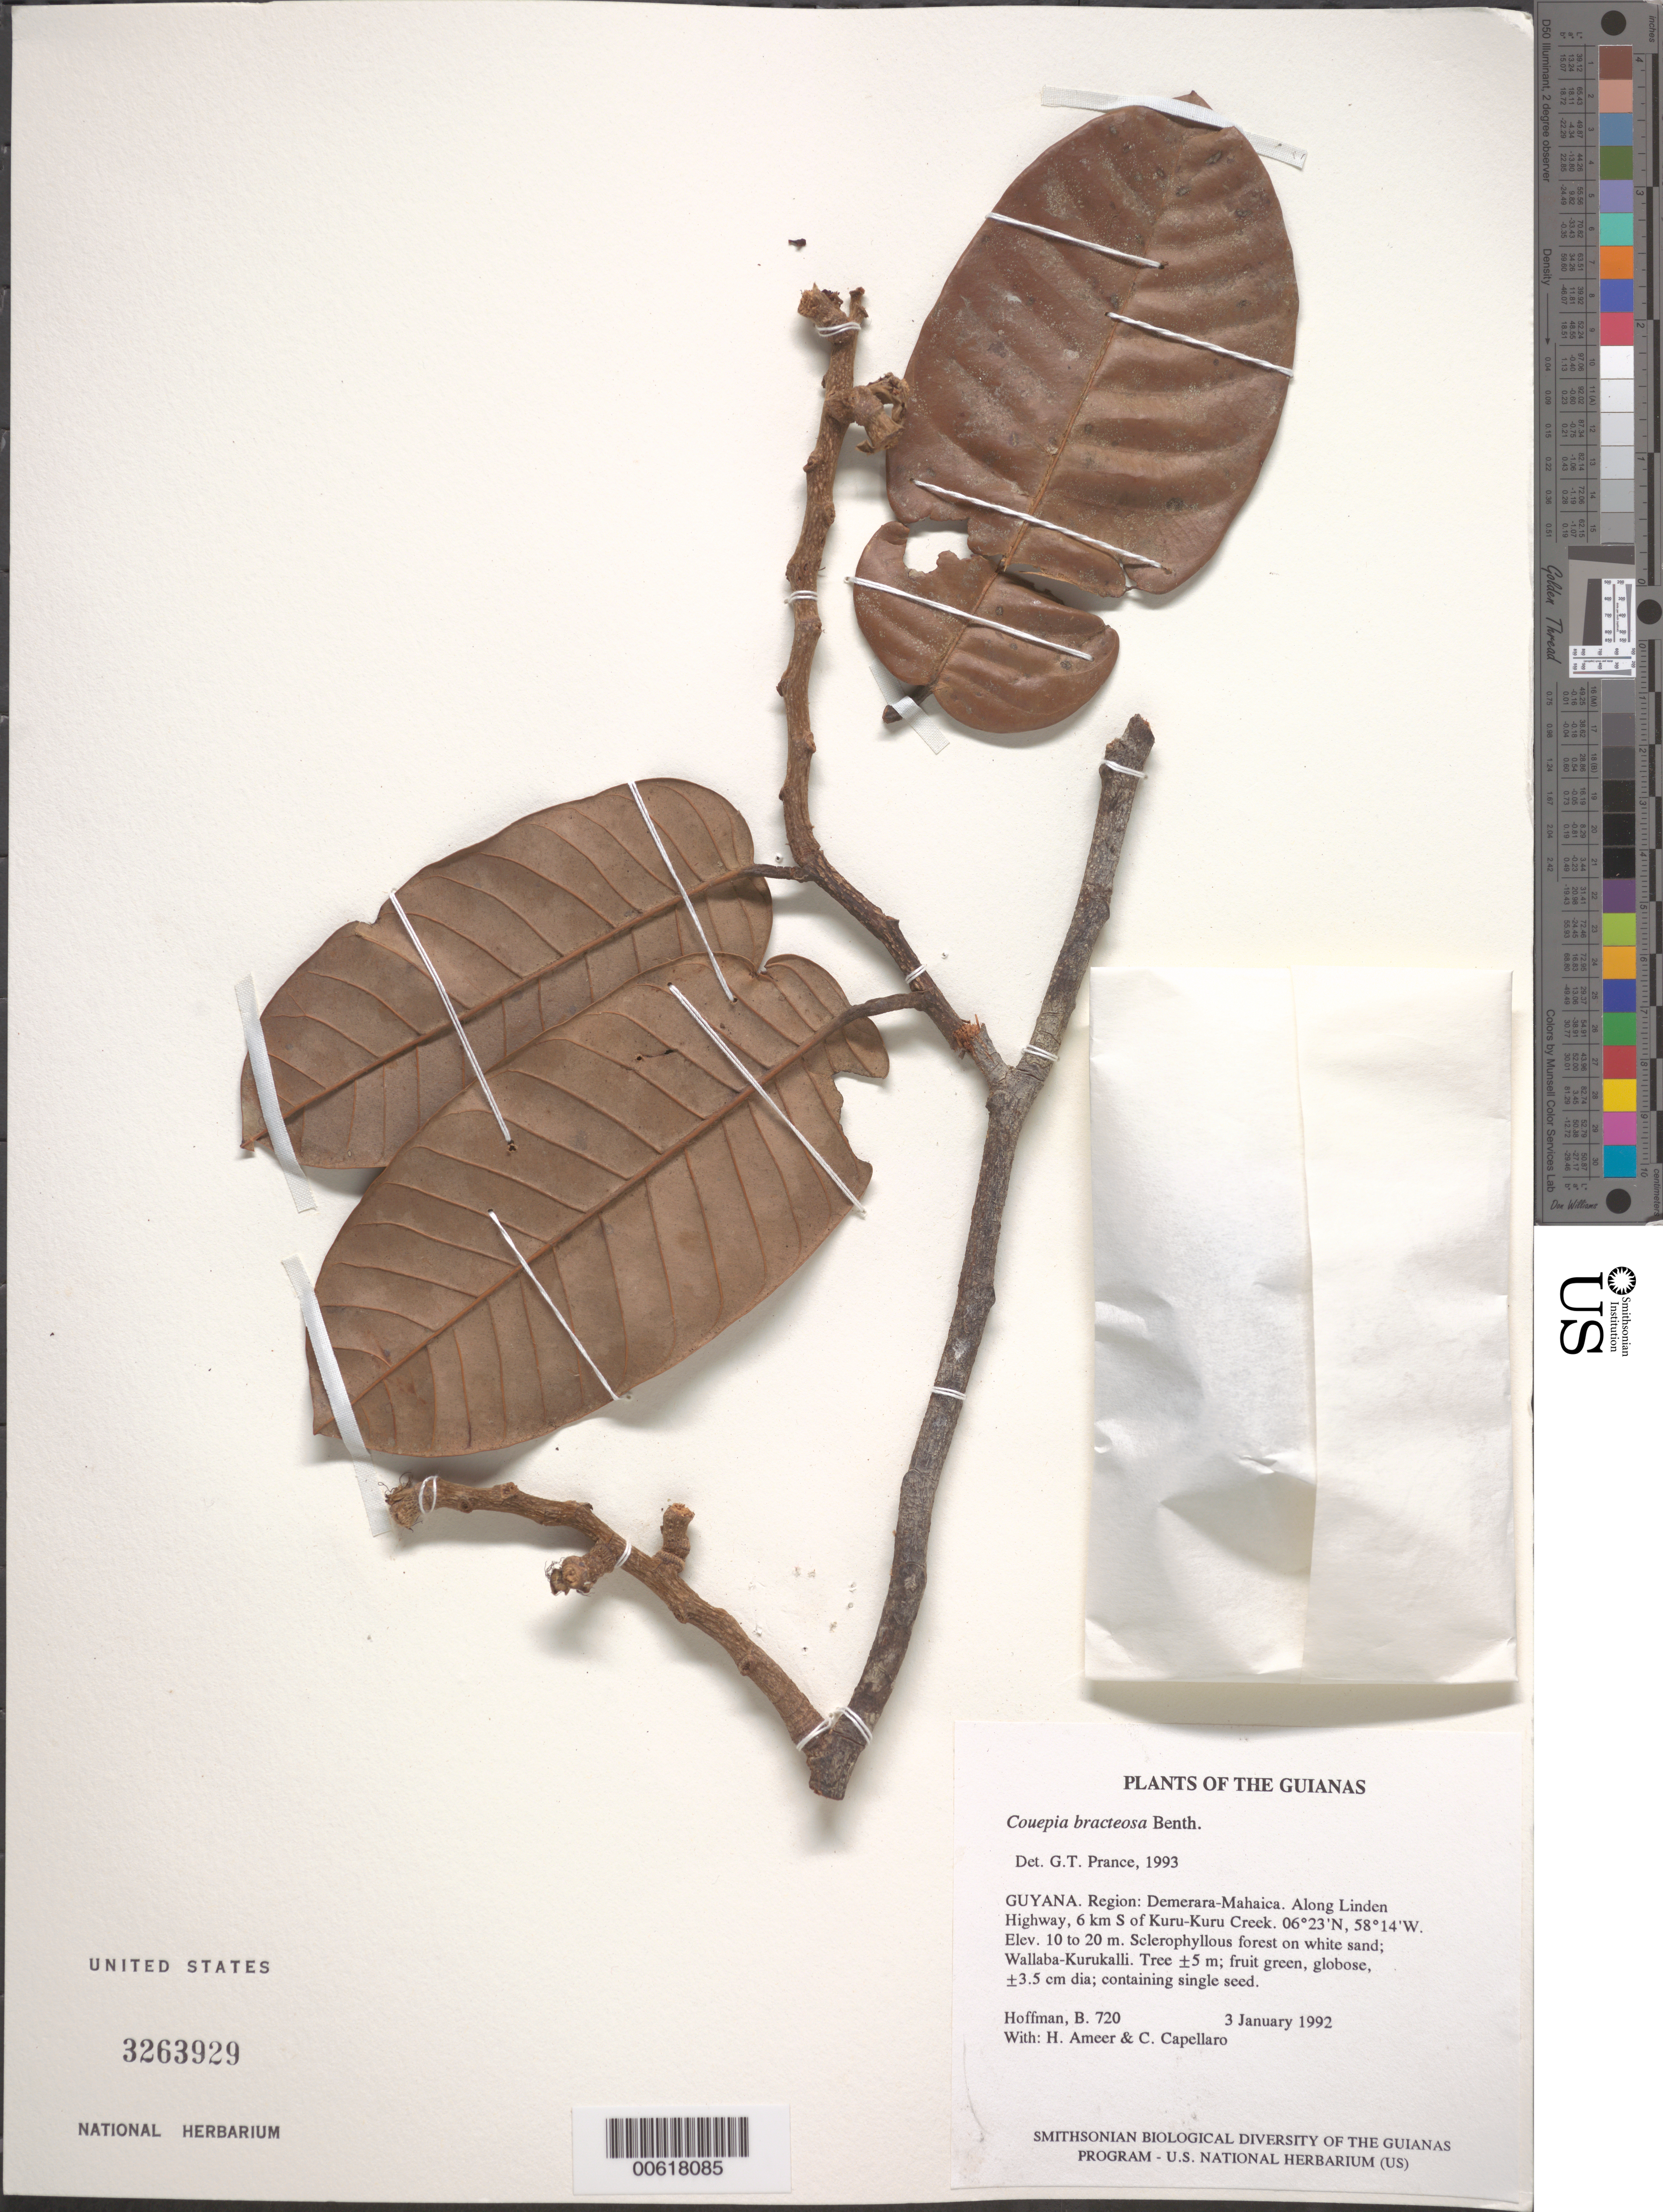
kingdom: Plantae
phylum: Tracheophyta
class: Magnoliopsida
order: Malpighiales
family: Chrysobalanaceae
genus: Couepia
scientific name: Couepia bracteosa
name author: Benth.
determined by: Prance, G. T.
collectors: B. Hoffman, H. Ameer & C. Capellaro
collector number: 720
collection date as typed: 3 January 1992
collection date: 1992-01-03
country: Guyana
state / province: Demerara-Mahaica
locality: Along Linden Highway, 6 km S of Kuru-Kuru Creek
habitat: Sclerophyllous forest on white sand; Wallaba-Kurukalli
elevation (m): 10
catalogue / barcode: US 3263929